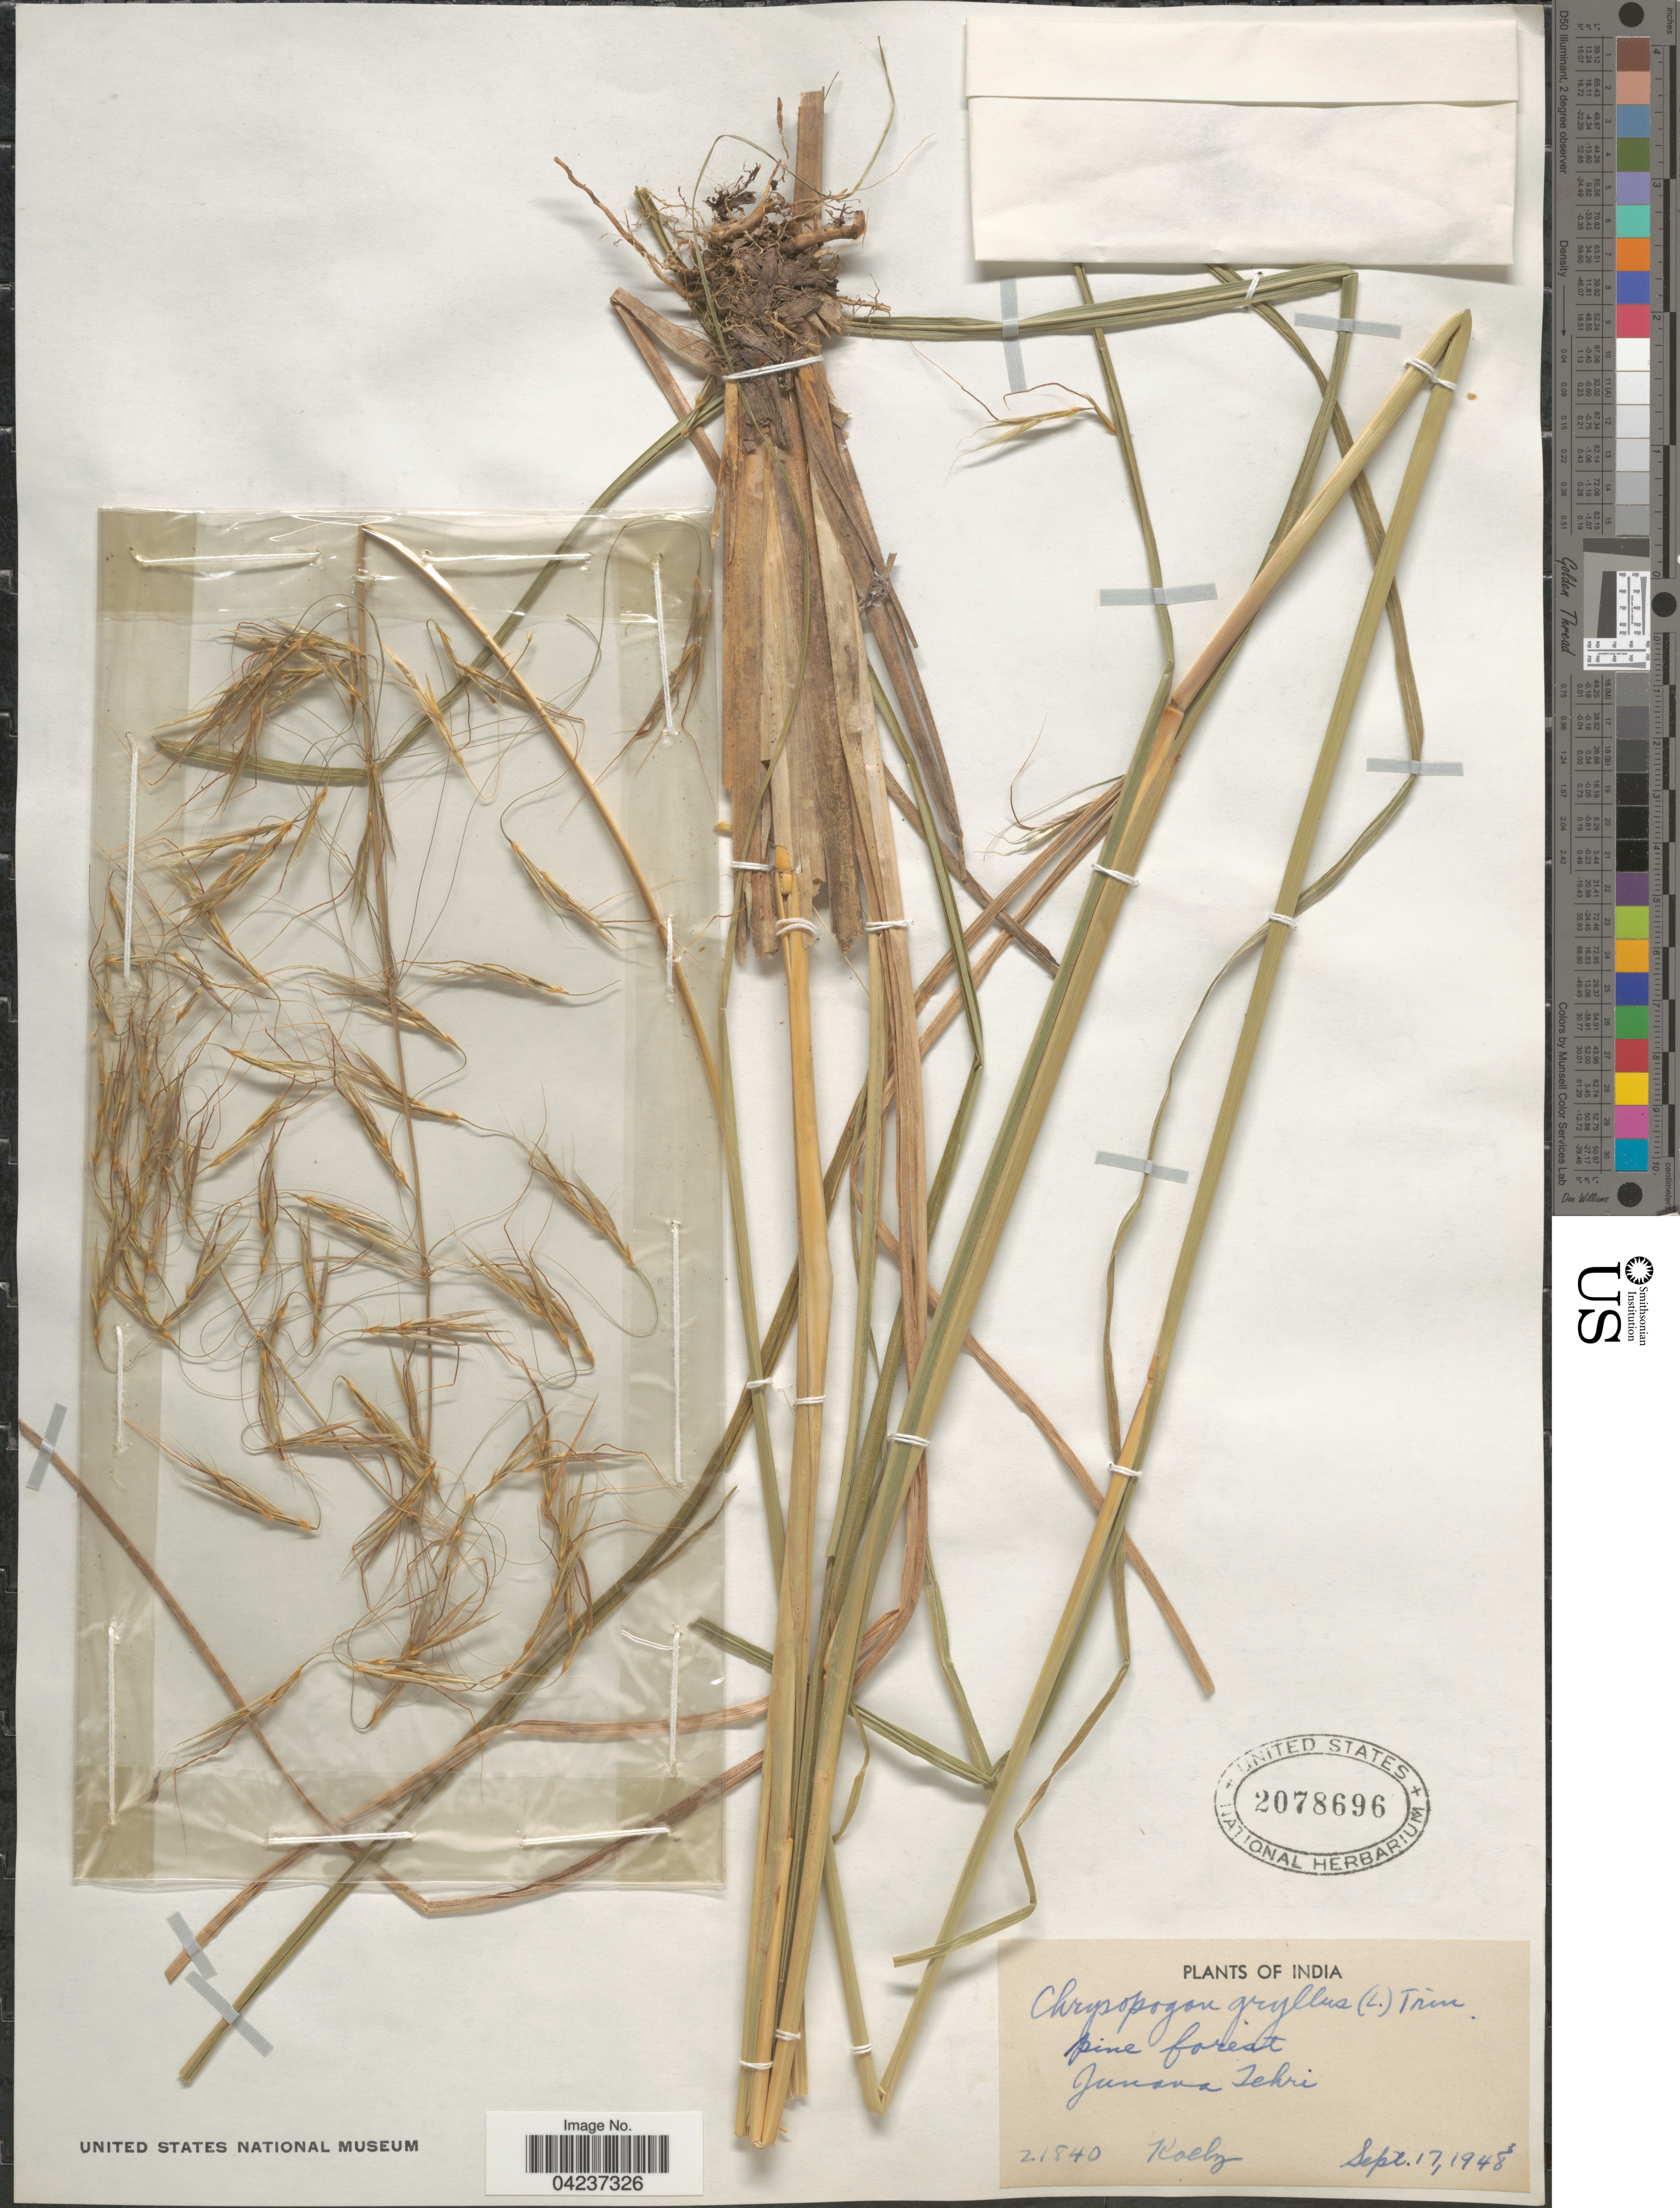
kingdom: Plantae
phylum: Tracheophyta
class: Liliopsida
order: Poales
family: Poaceae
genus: Chrysopogon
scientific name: Chrysopogon gryllus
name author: (L.) Trin.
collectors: Koelz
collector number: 21840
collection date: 1948-09-17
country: India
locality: Pine forest Junana Tehri.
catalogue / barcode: US 2078696